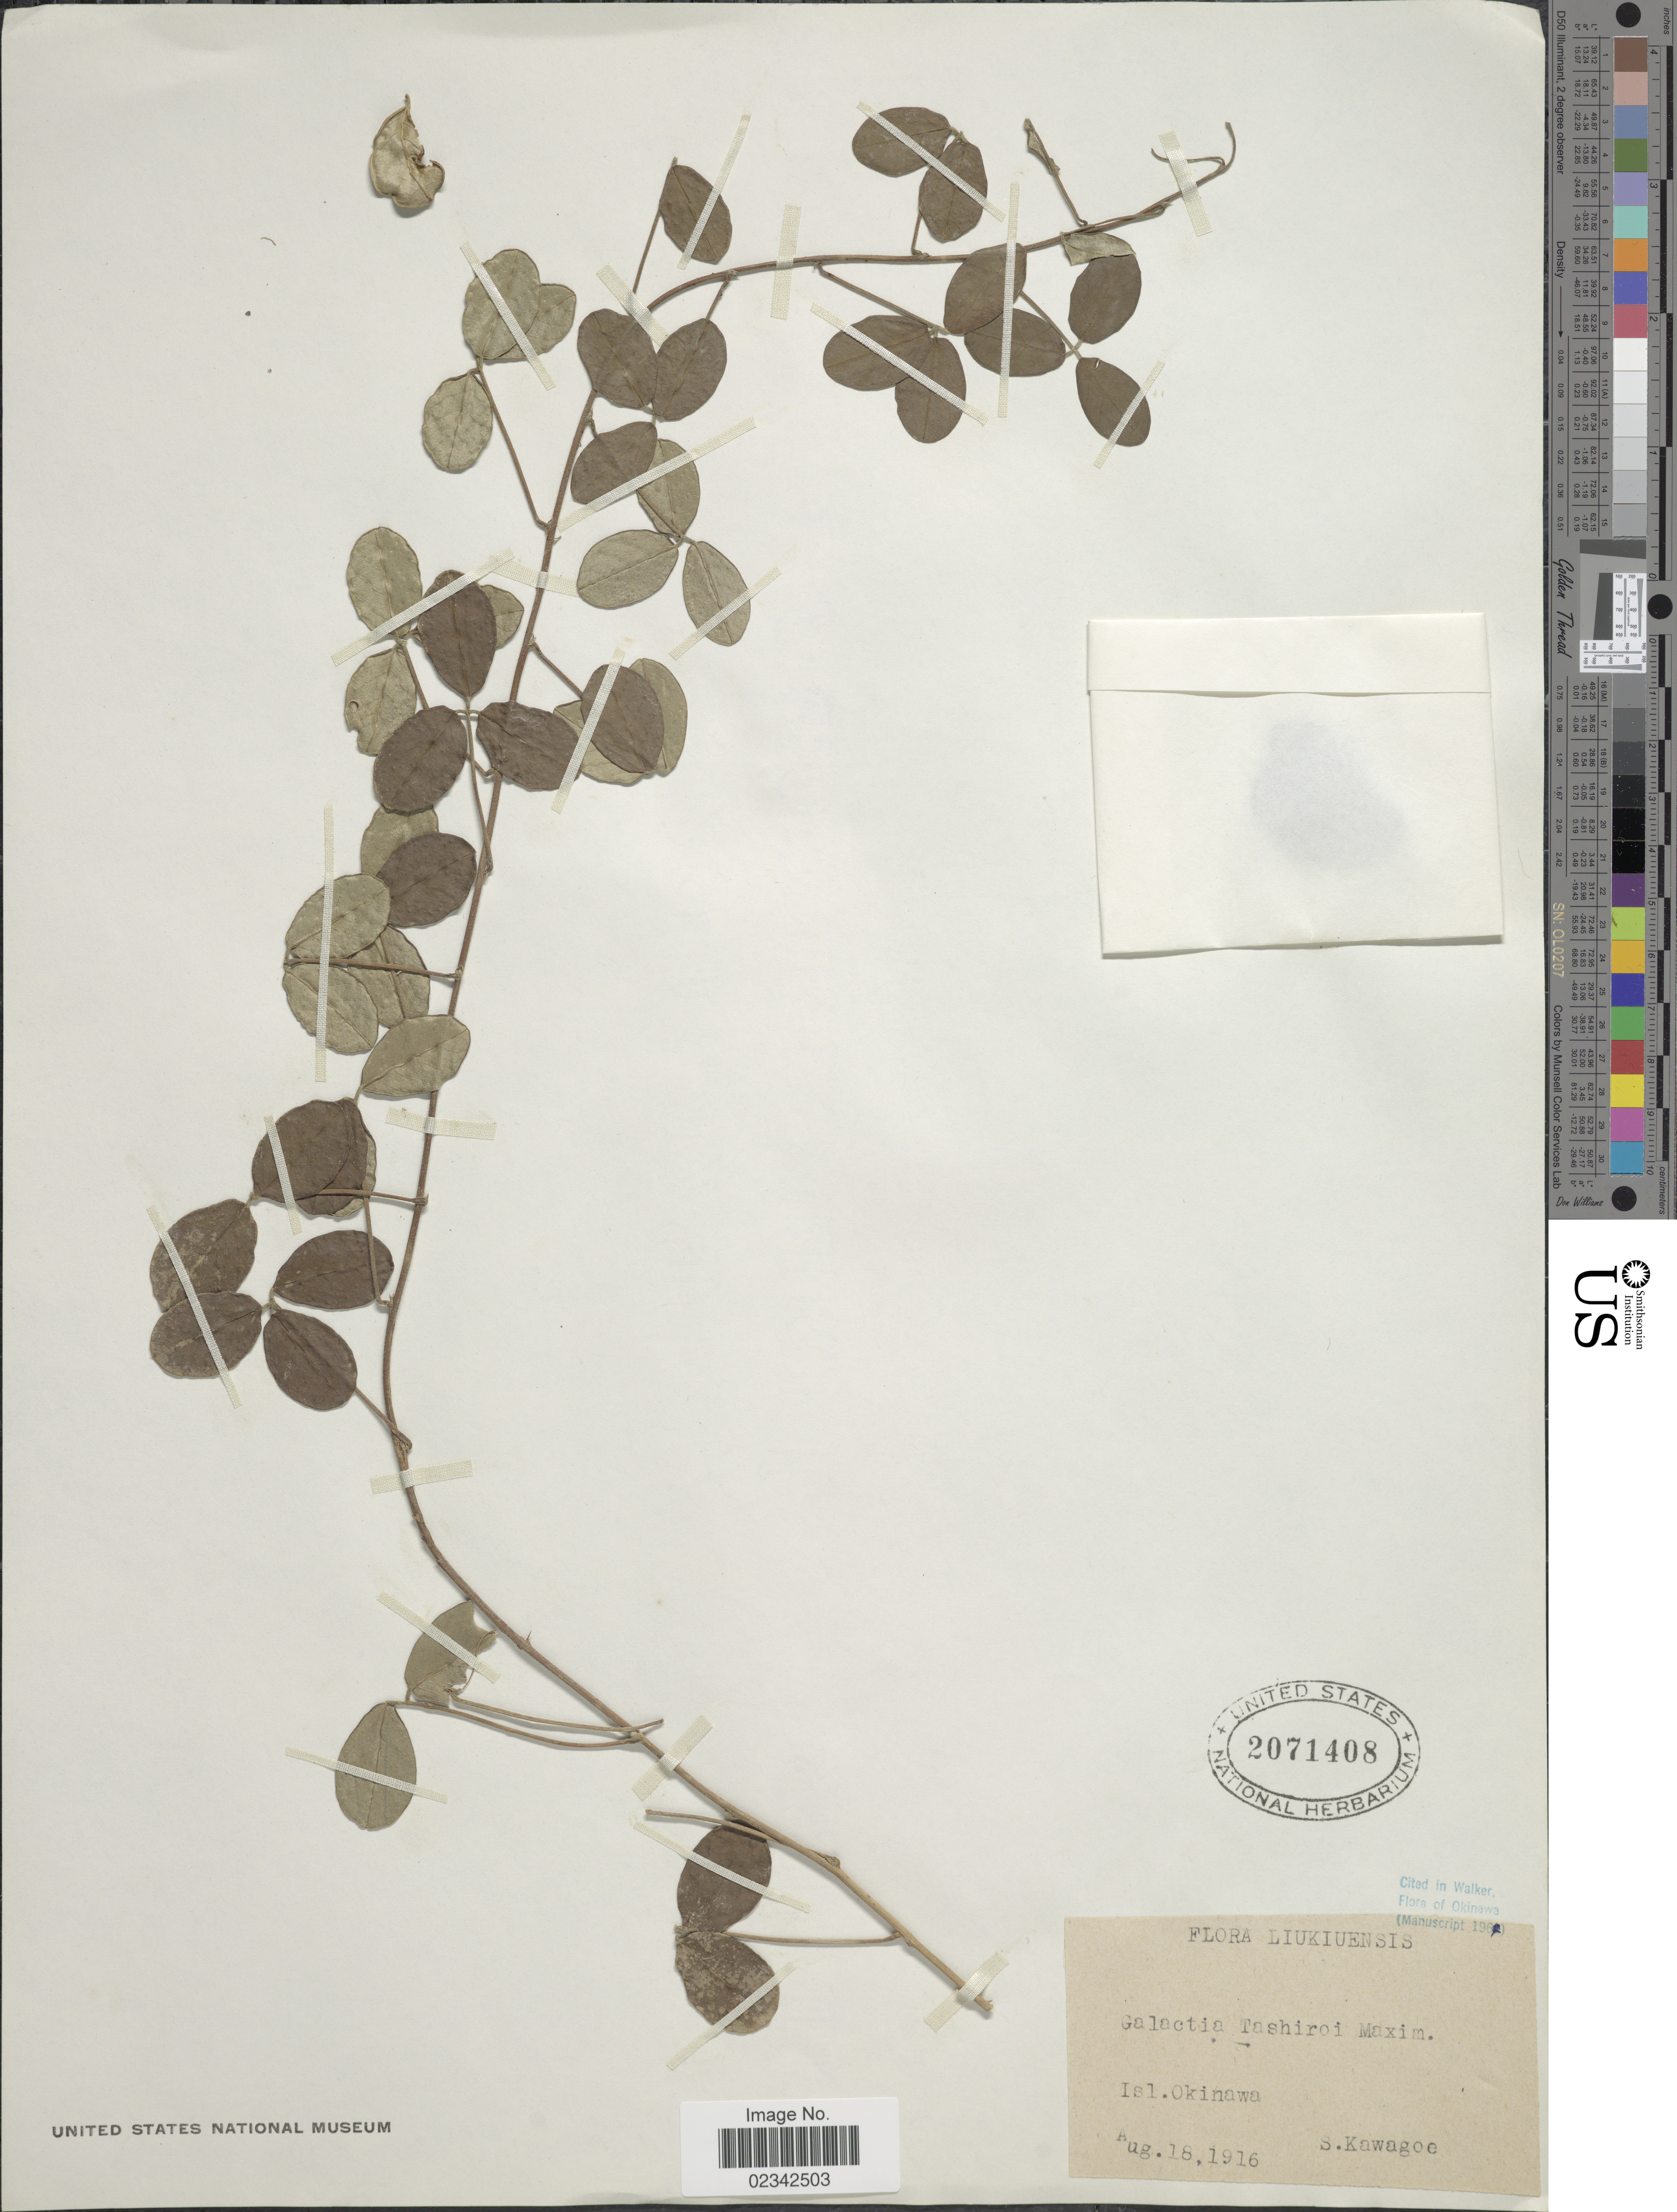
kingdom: Plantae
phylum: Tracheophyta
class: Magnoliopsida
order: Fabales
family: Fabaceae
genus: Galactia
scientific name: Galactia tashiroi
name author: Maxim.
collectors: S. Kawagoe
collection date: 1916-08-18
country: Japan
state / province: Okinawa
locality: Liukiuensis, Isl. Okinawa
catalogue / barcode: US 2071408